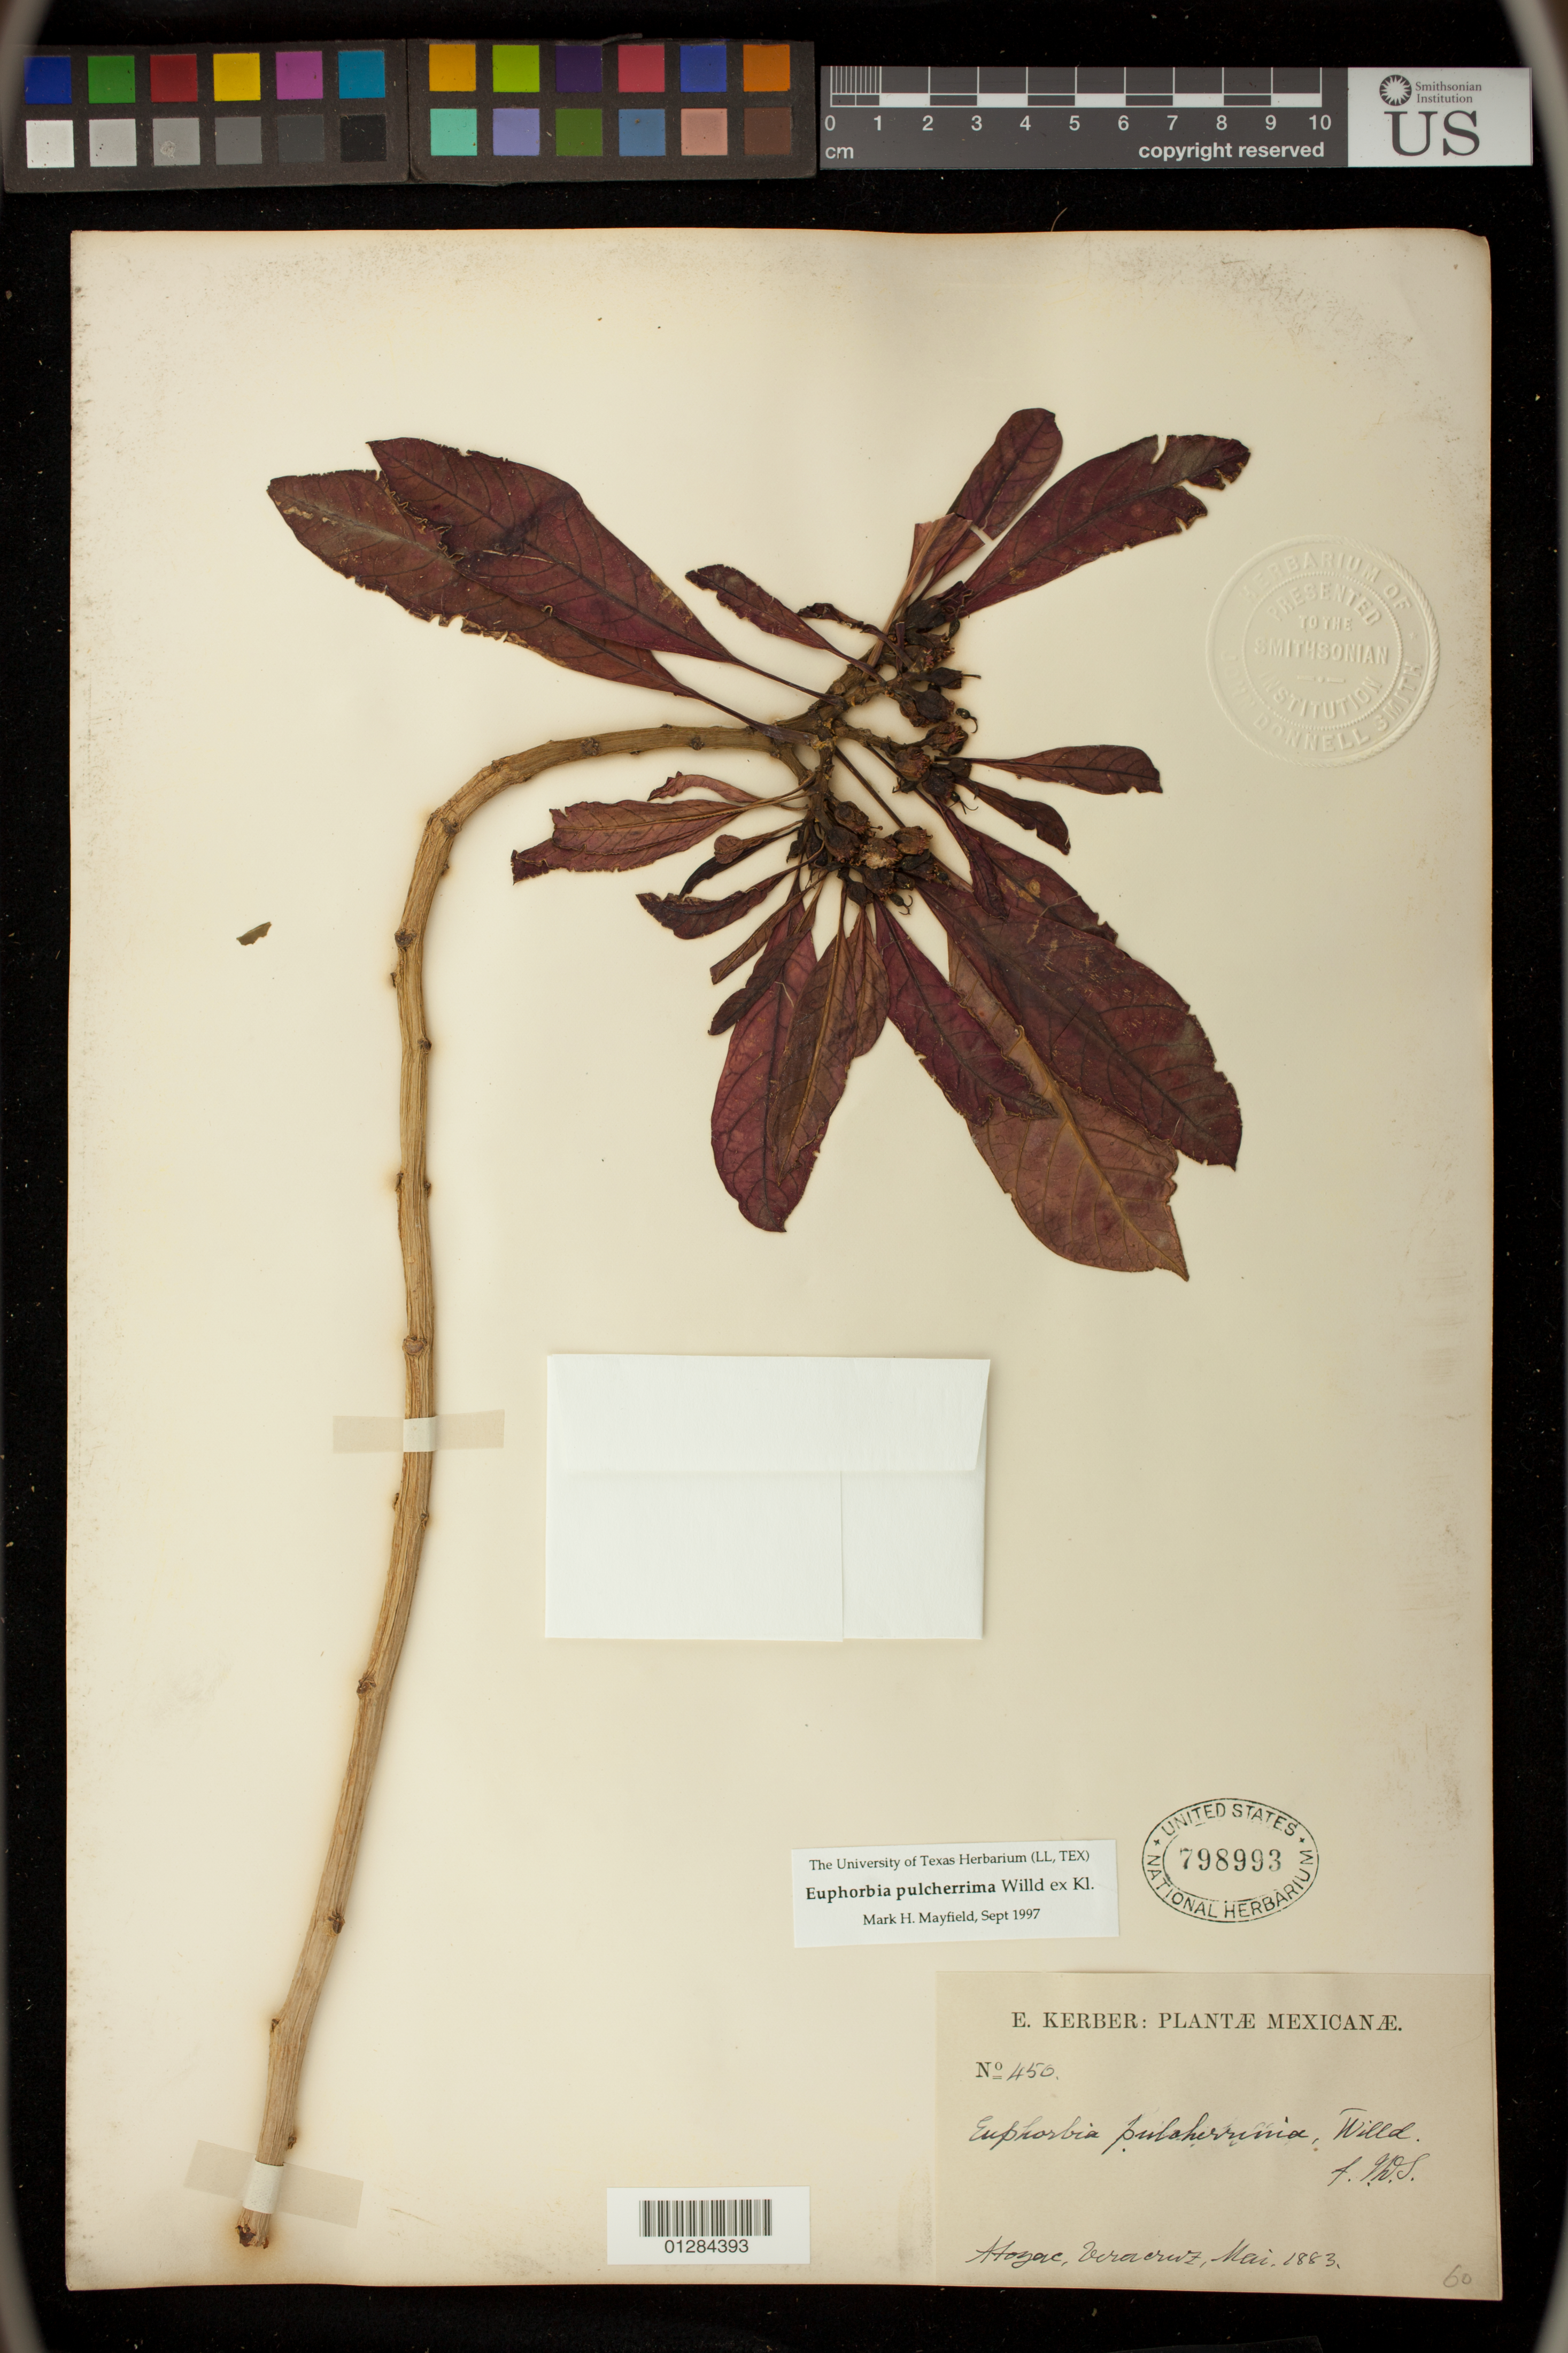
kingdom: Plantae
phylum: Tracheophyta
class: Magnoliopsida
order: Malpighiales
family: Euphorbiaceae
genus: Euphorbia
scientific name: Euphorbia pulcherrima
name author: Willd. ex Klotzsch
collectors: E. Kerber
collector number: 450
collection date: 1883-05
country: Mexico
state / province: Veracruz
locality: Atoyac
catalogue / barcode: US 798993